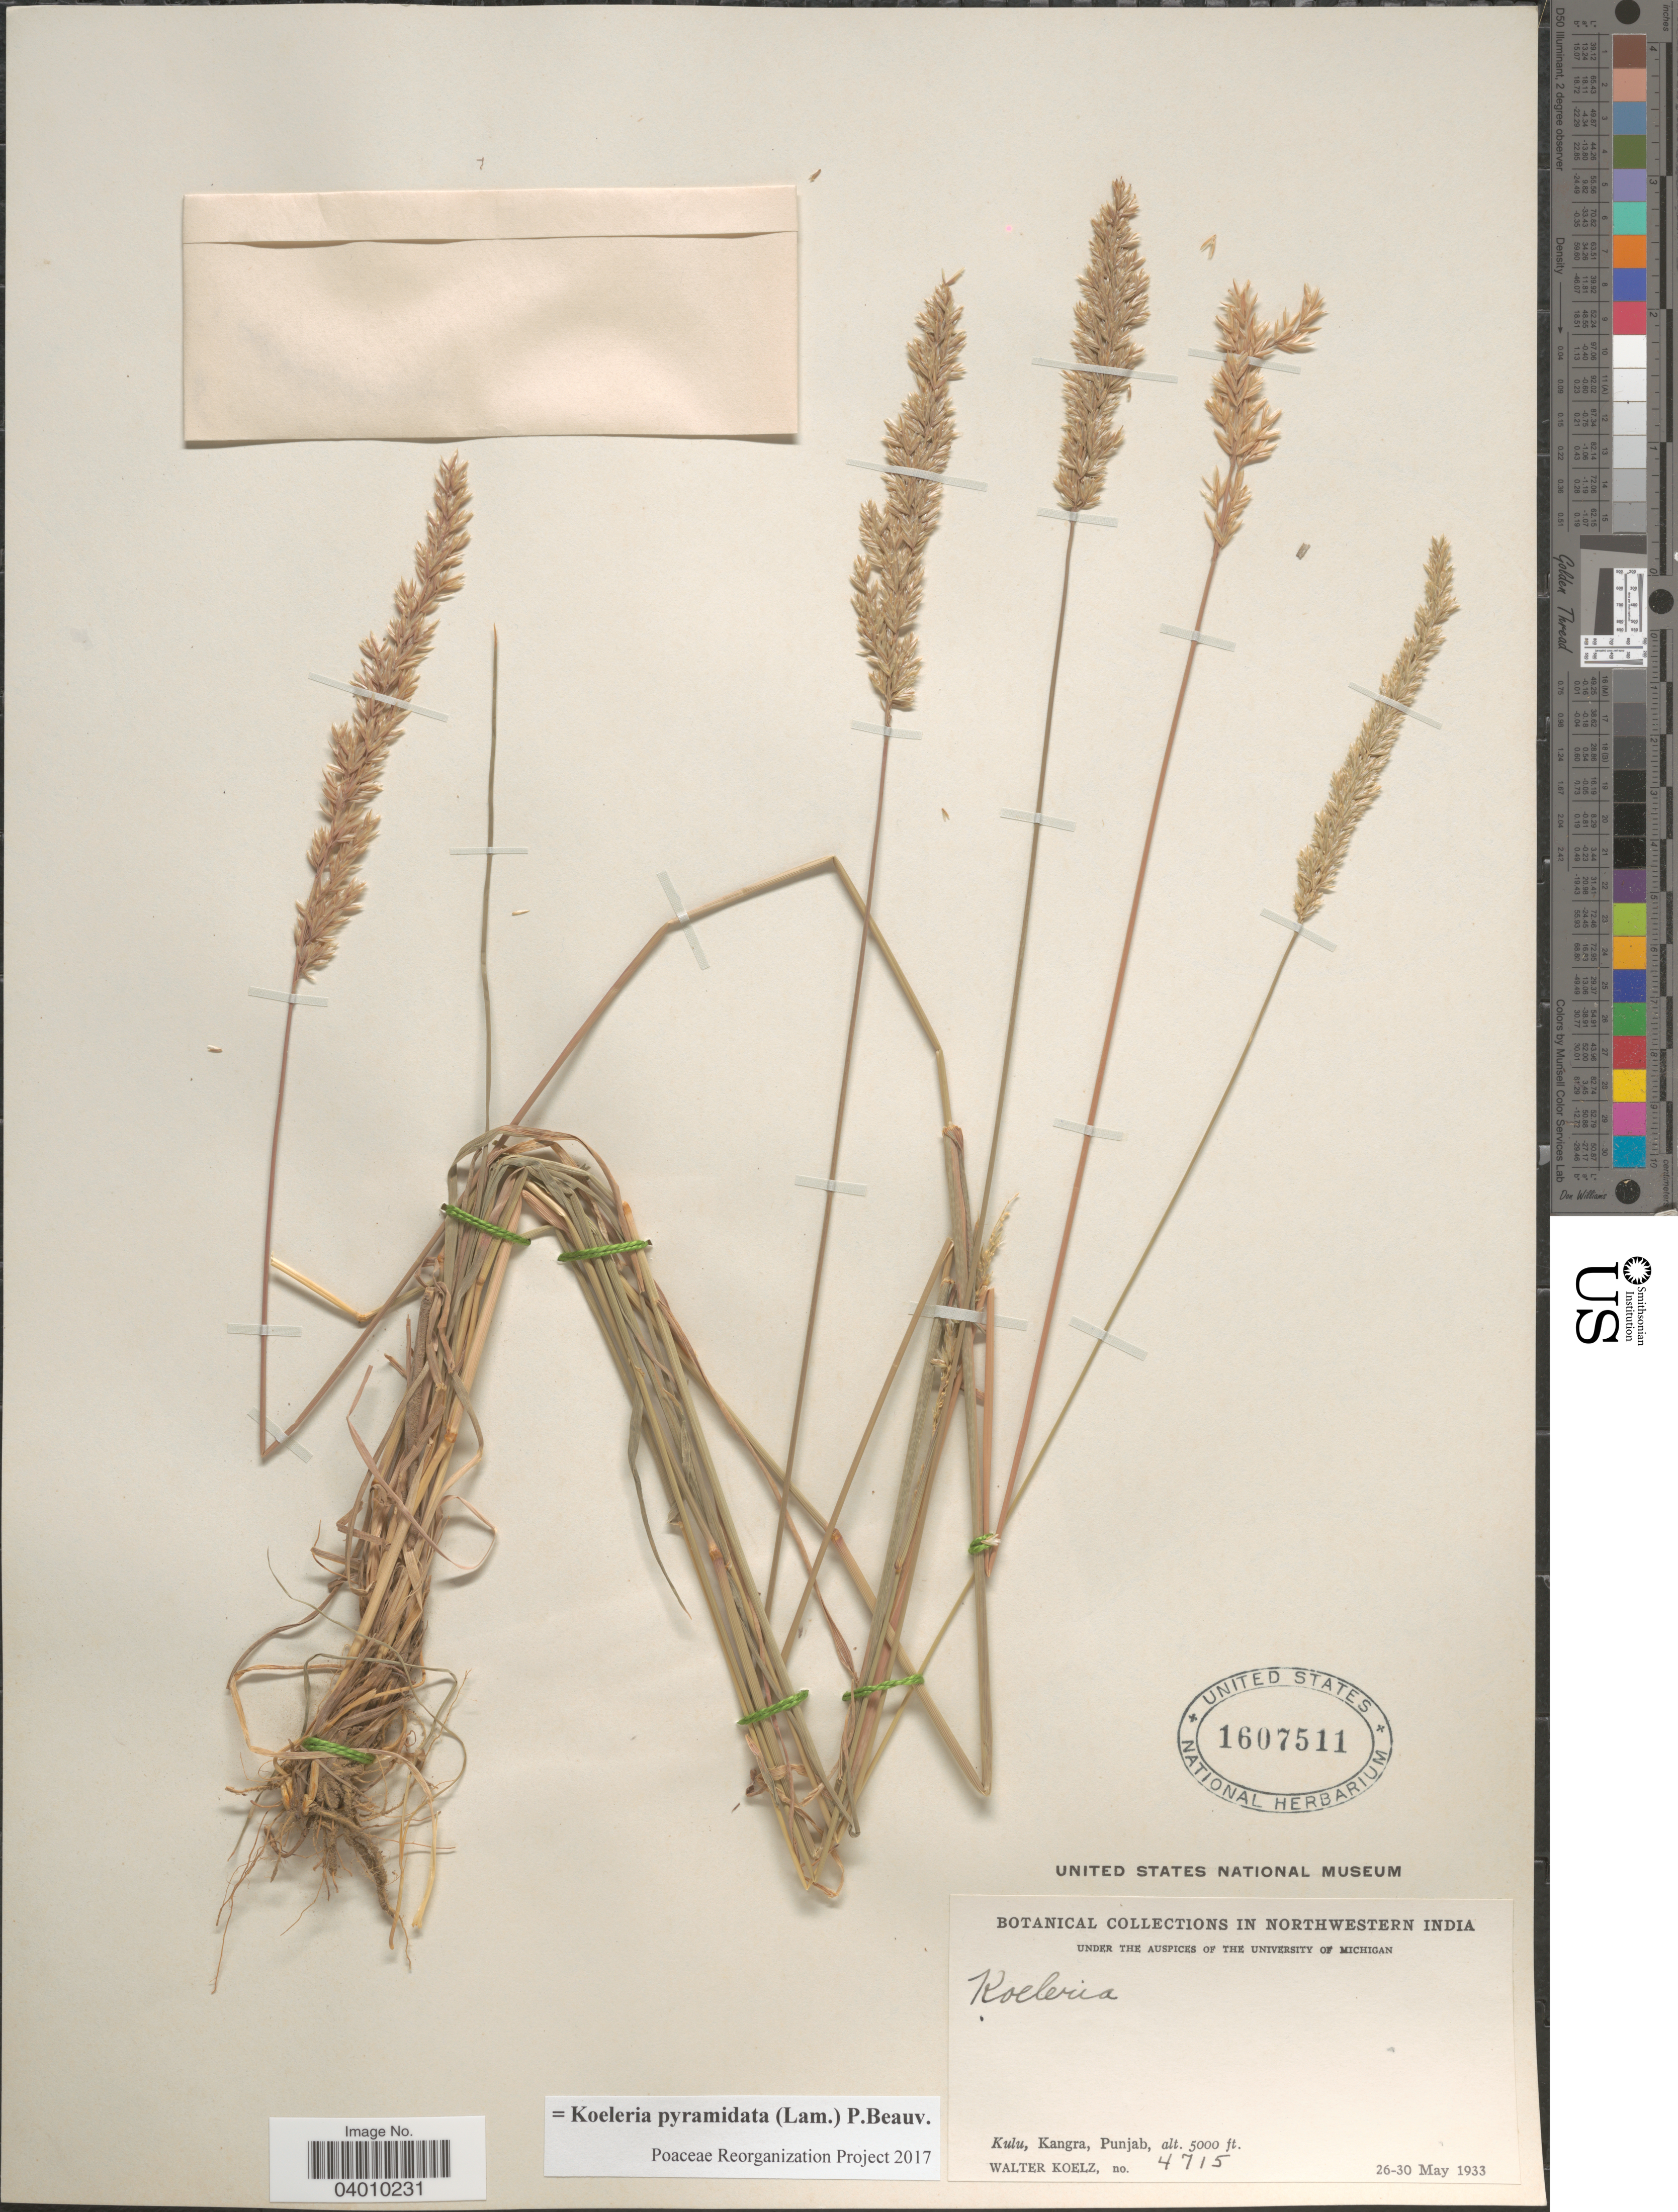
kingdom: Plantae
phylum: Tracheophyta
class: Liliopsida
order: Poales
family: Poaceae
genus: Koeleria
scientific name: Koeleria pyramidata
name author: (Lam.) P. Beauv.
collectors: W. N. Koelz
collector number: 4715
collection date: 1933-05-26/1933-05-30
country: India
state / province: Punjab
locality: Northwestern India. Kulu, Kangra, Punjab.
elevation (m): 1524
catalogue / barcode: US 1607511